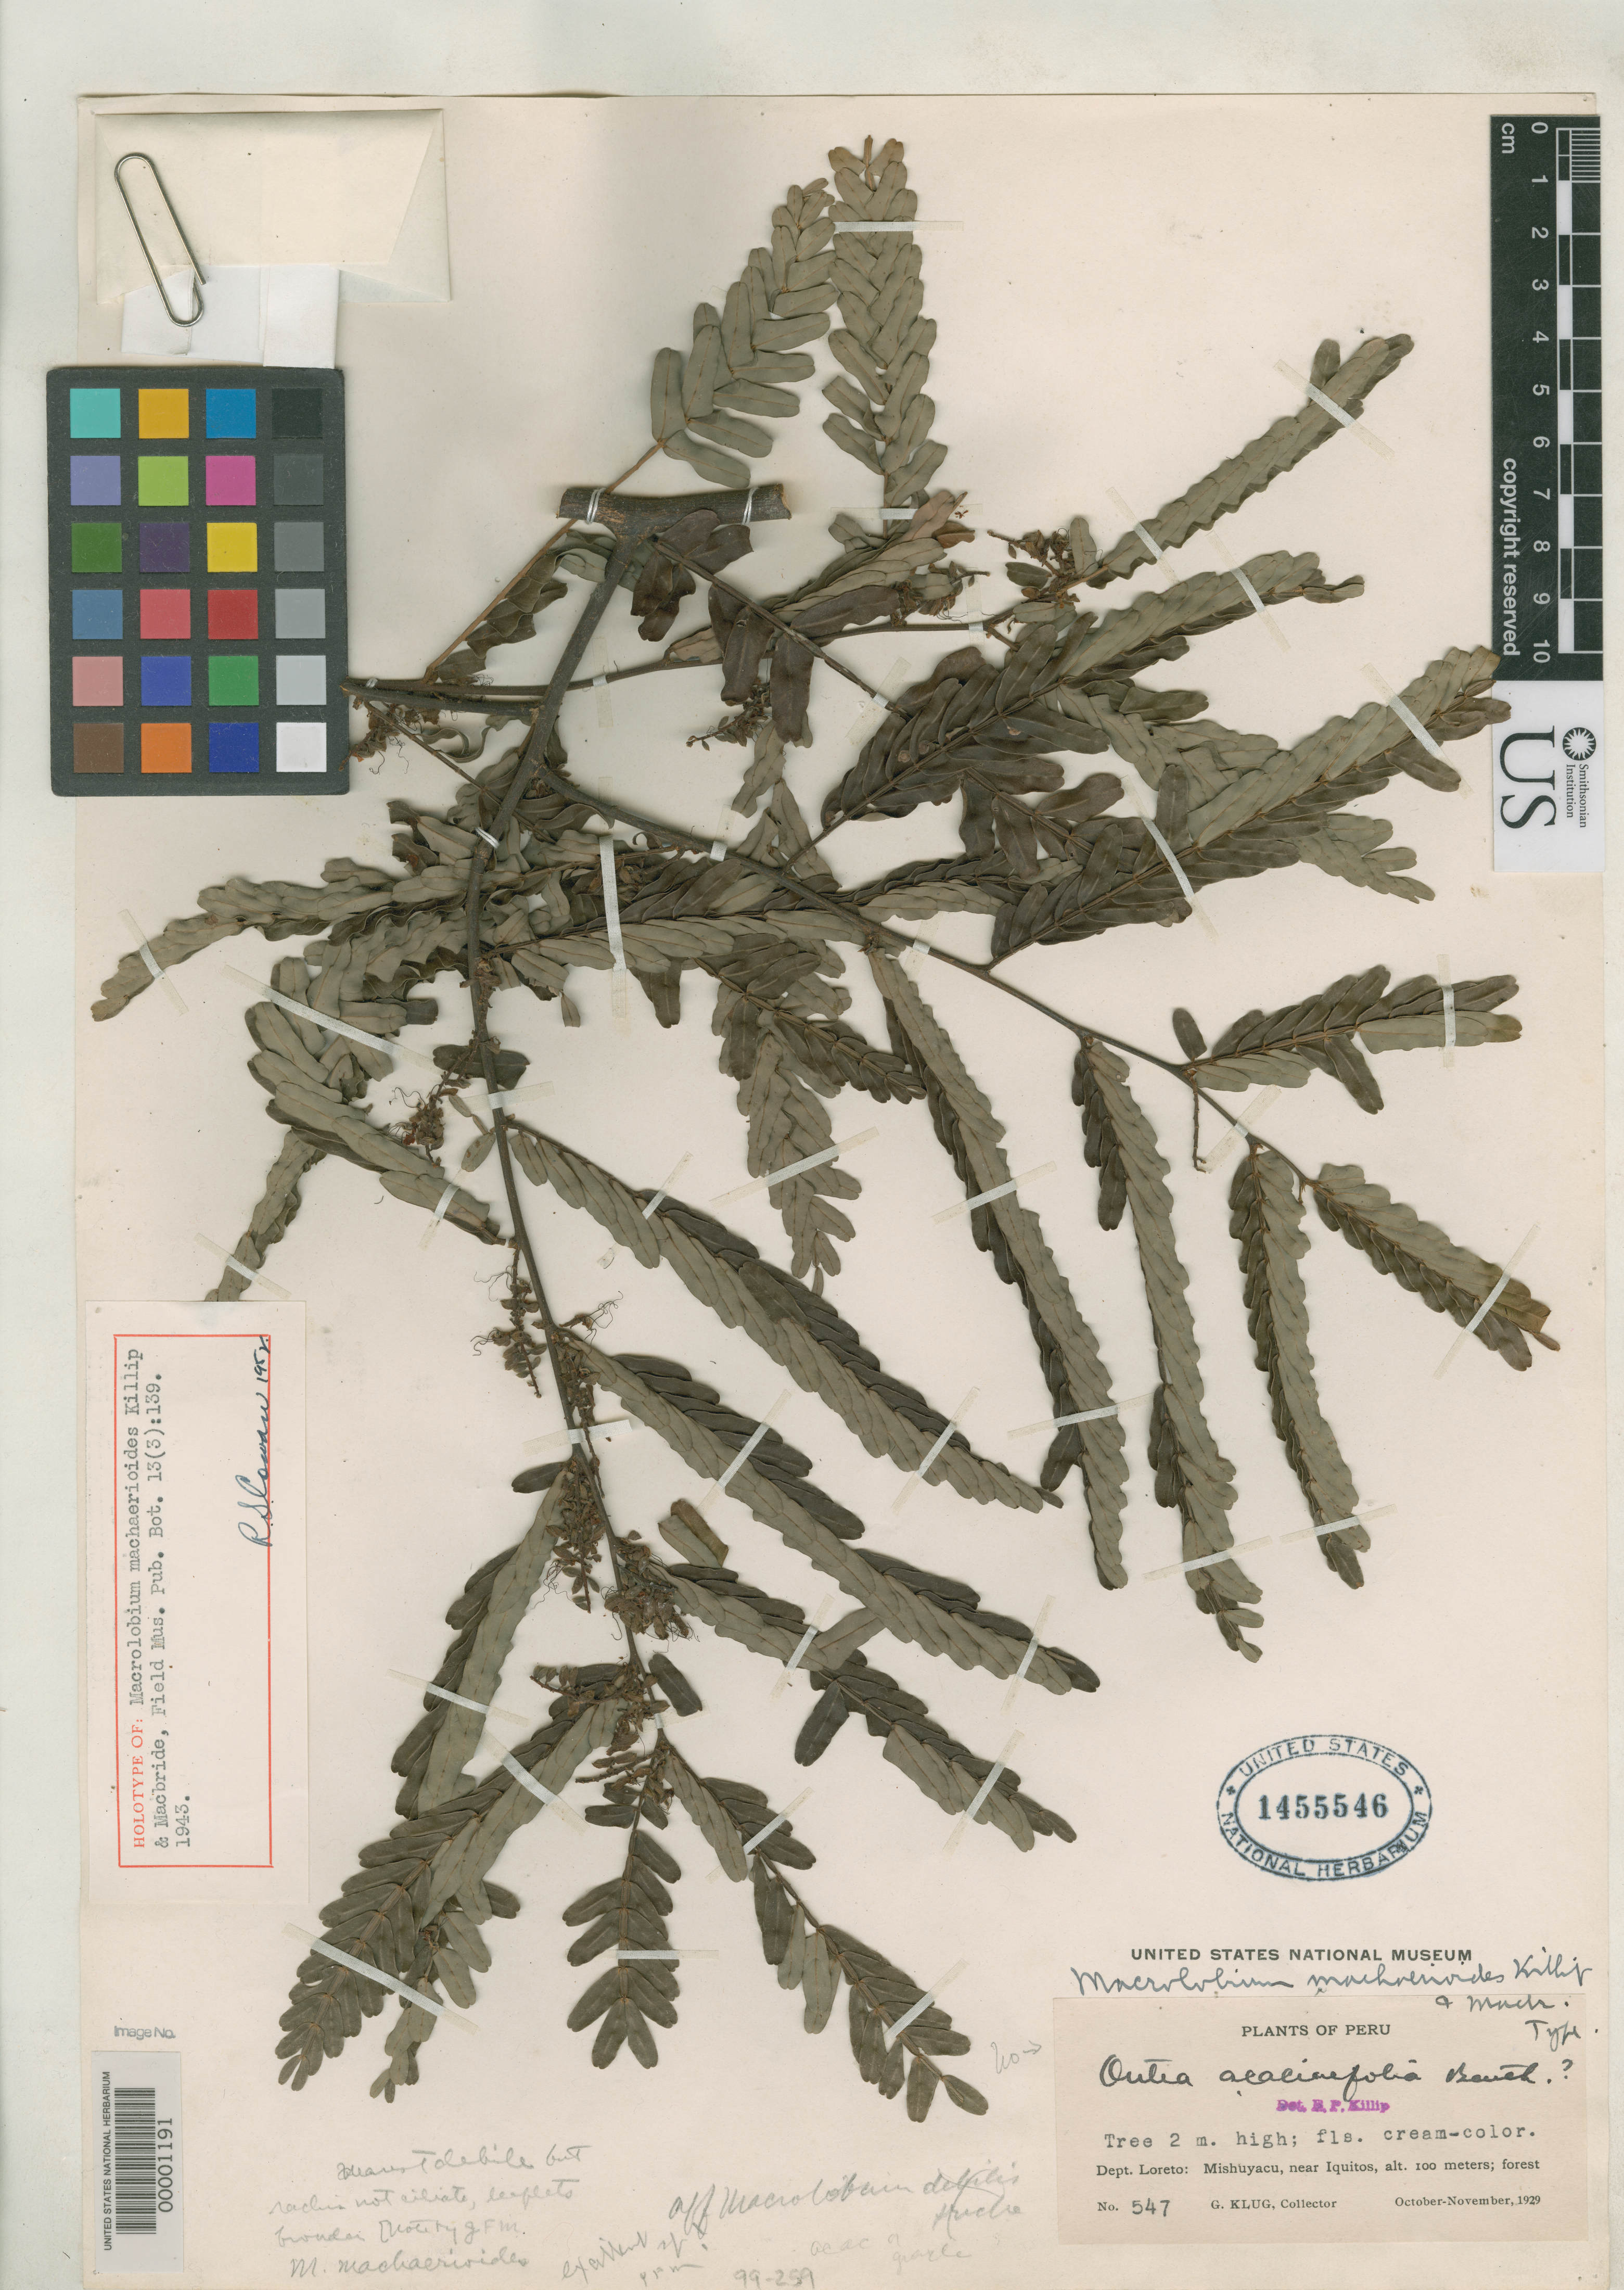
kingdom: Plantae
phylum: Tracheophyta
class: Magnoliopsida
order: Fabales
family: Fabaceae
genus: Macrolobium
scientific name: Macrolobium machaerioides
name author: Killip & J.F. Macbr.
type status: Holotype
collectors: G. Klug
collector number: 547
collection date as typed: Oct 1929 to -- Nov 1929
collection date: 1929-10/1929-11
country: Peru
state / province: Loreto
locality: Near Iquitos, Mishuyacu.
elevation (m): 100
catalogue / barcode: US 1455546